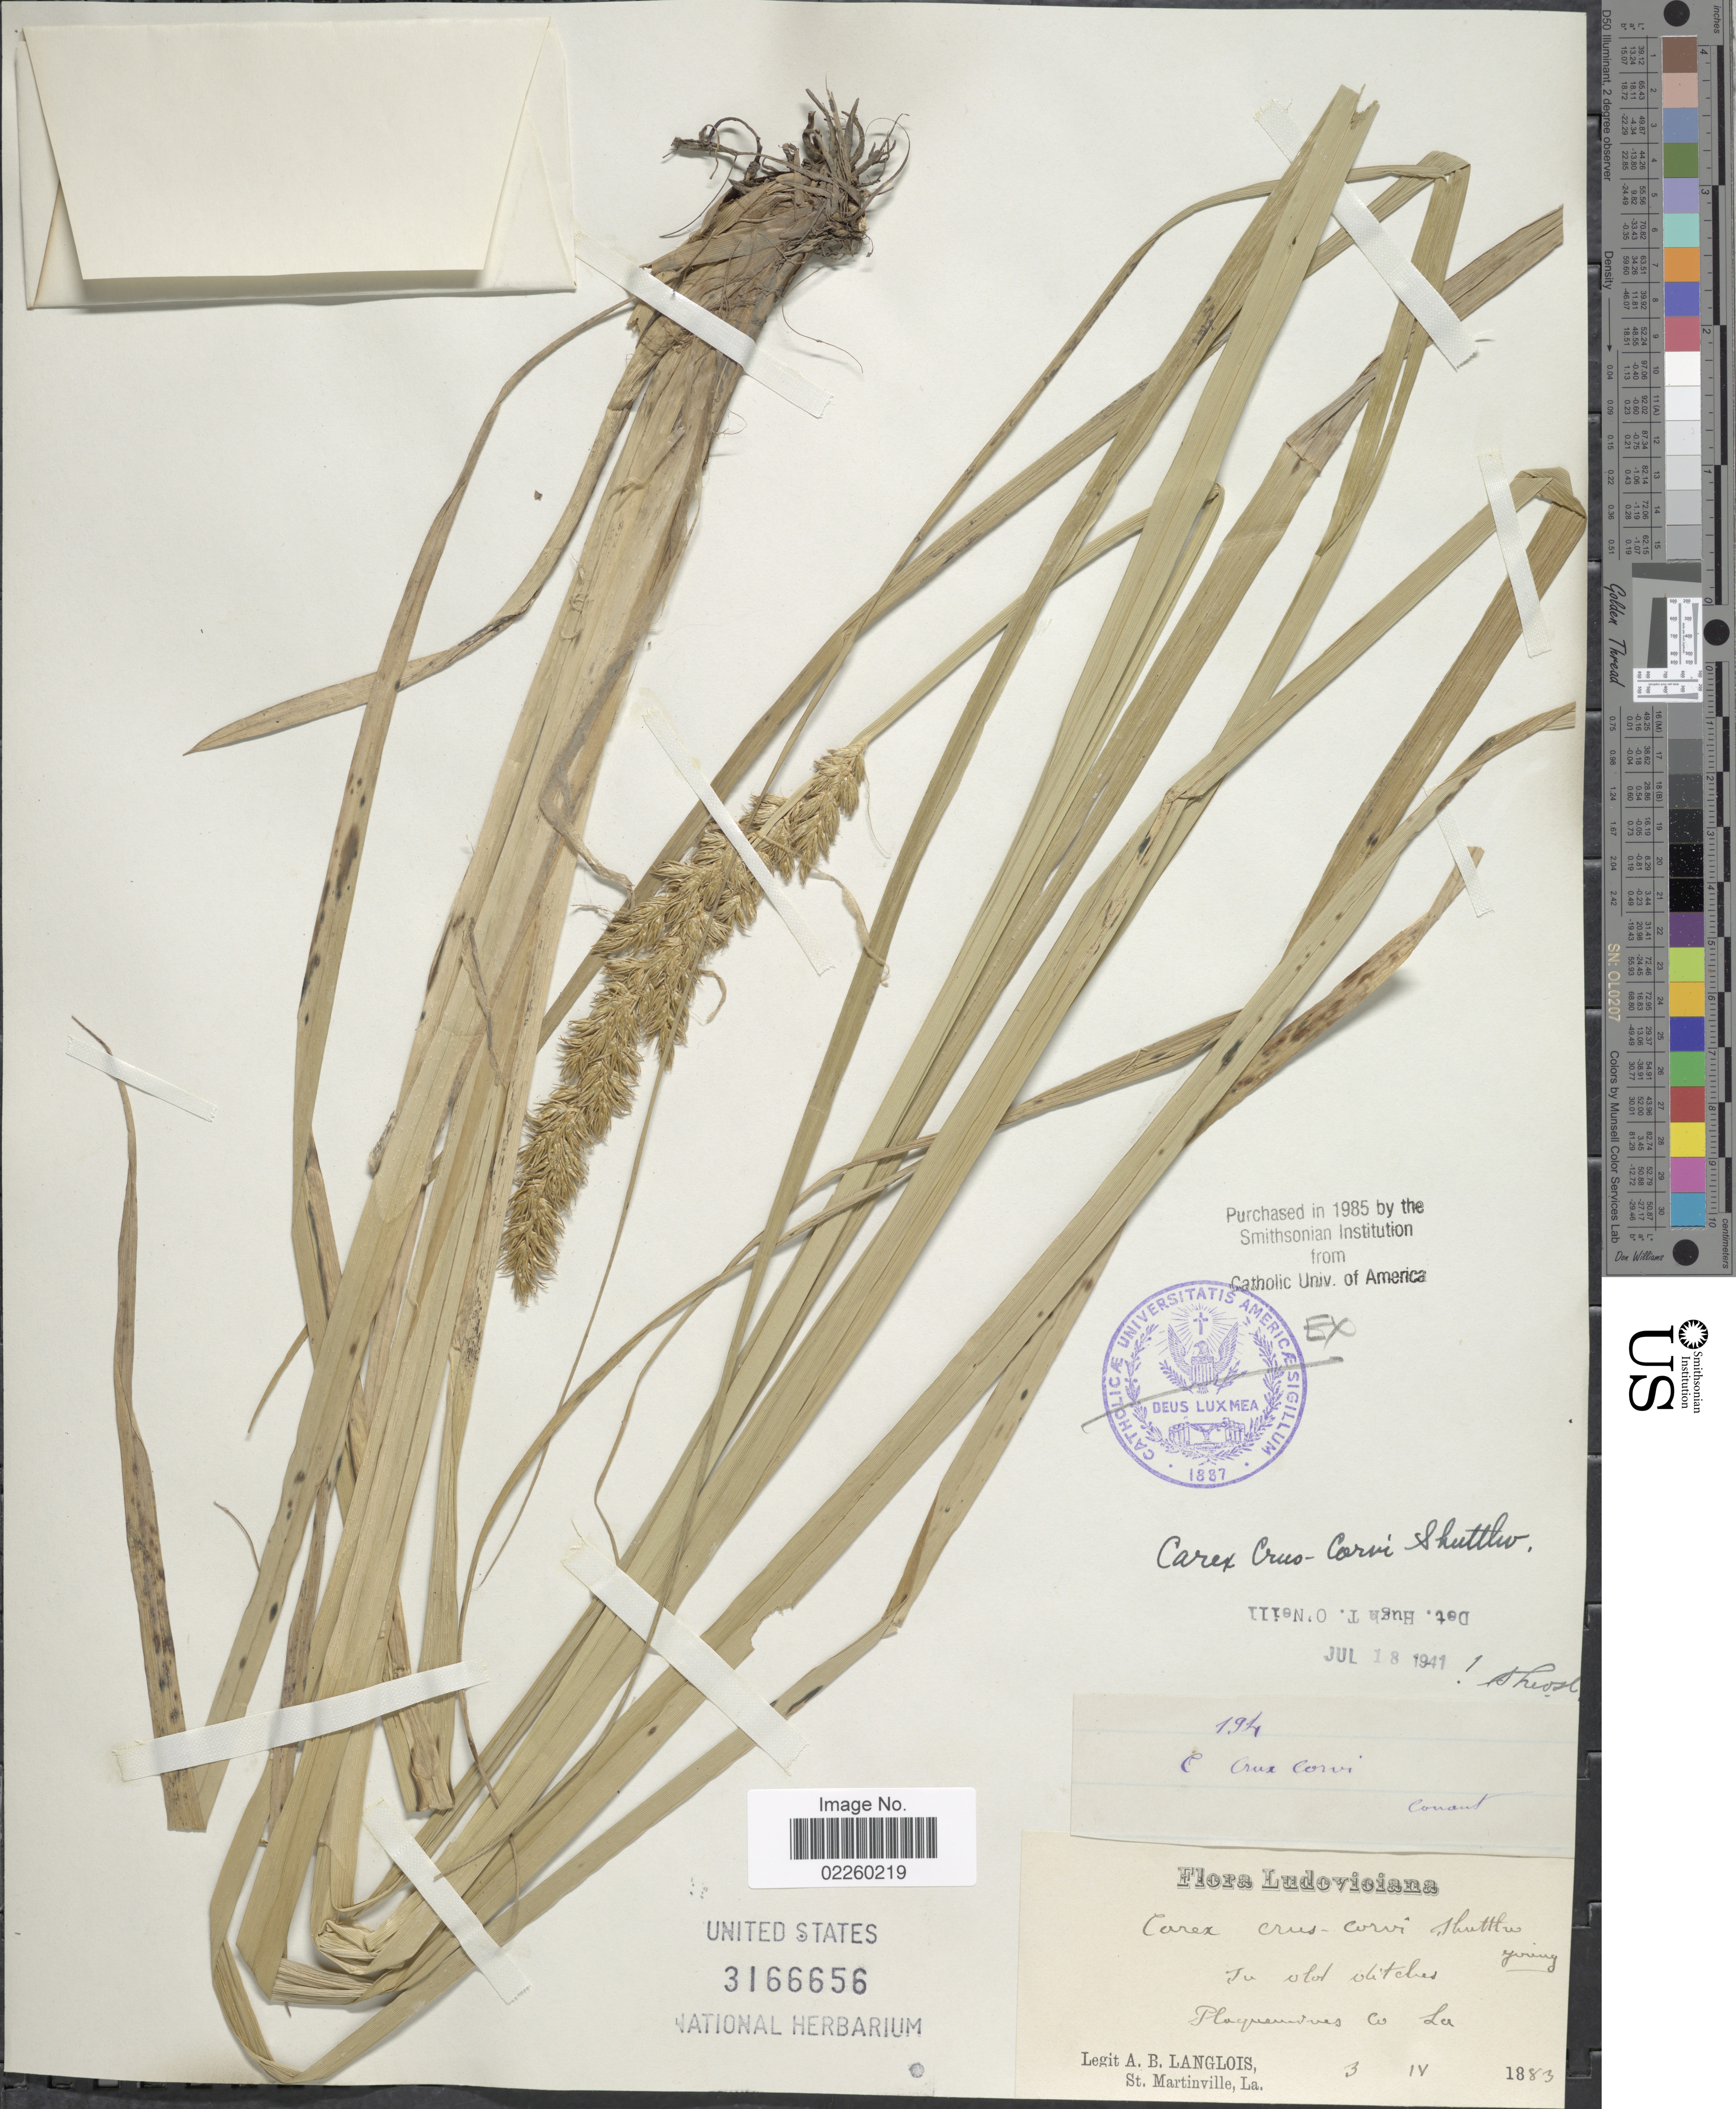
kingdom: Plantae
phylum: Tracheophyta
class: Liliopsida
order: Poales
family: Cyperaceae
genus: Carex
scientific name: Carex crus-corvi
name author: Shuttlew. ex Kunze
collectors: A. Langlois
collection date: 1883-04-03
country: United States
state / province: Louisiana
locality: Placquemines Co.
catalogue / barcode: US 3166656